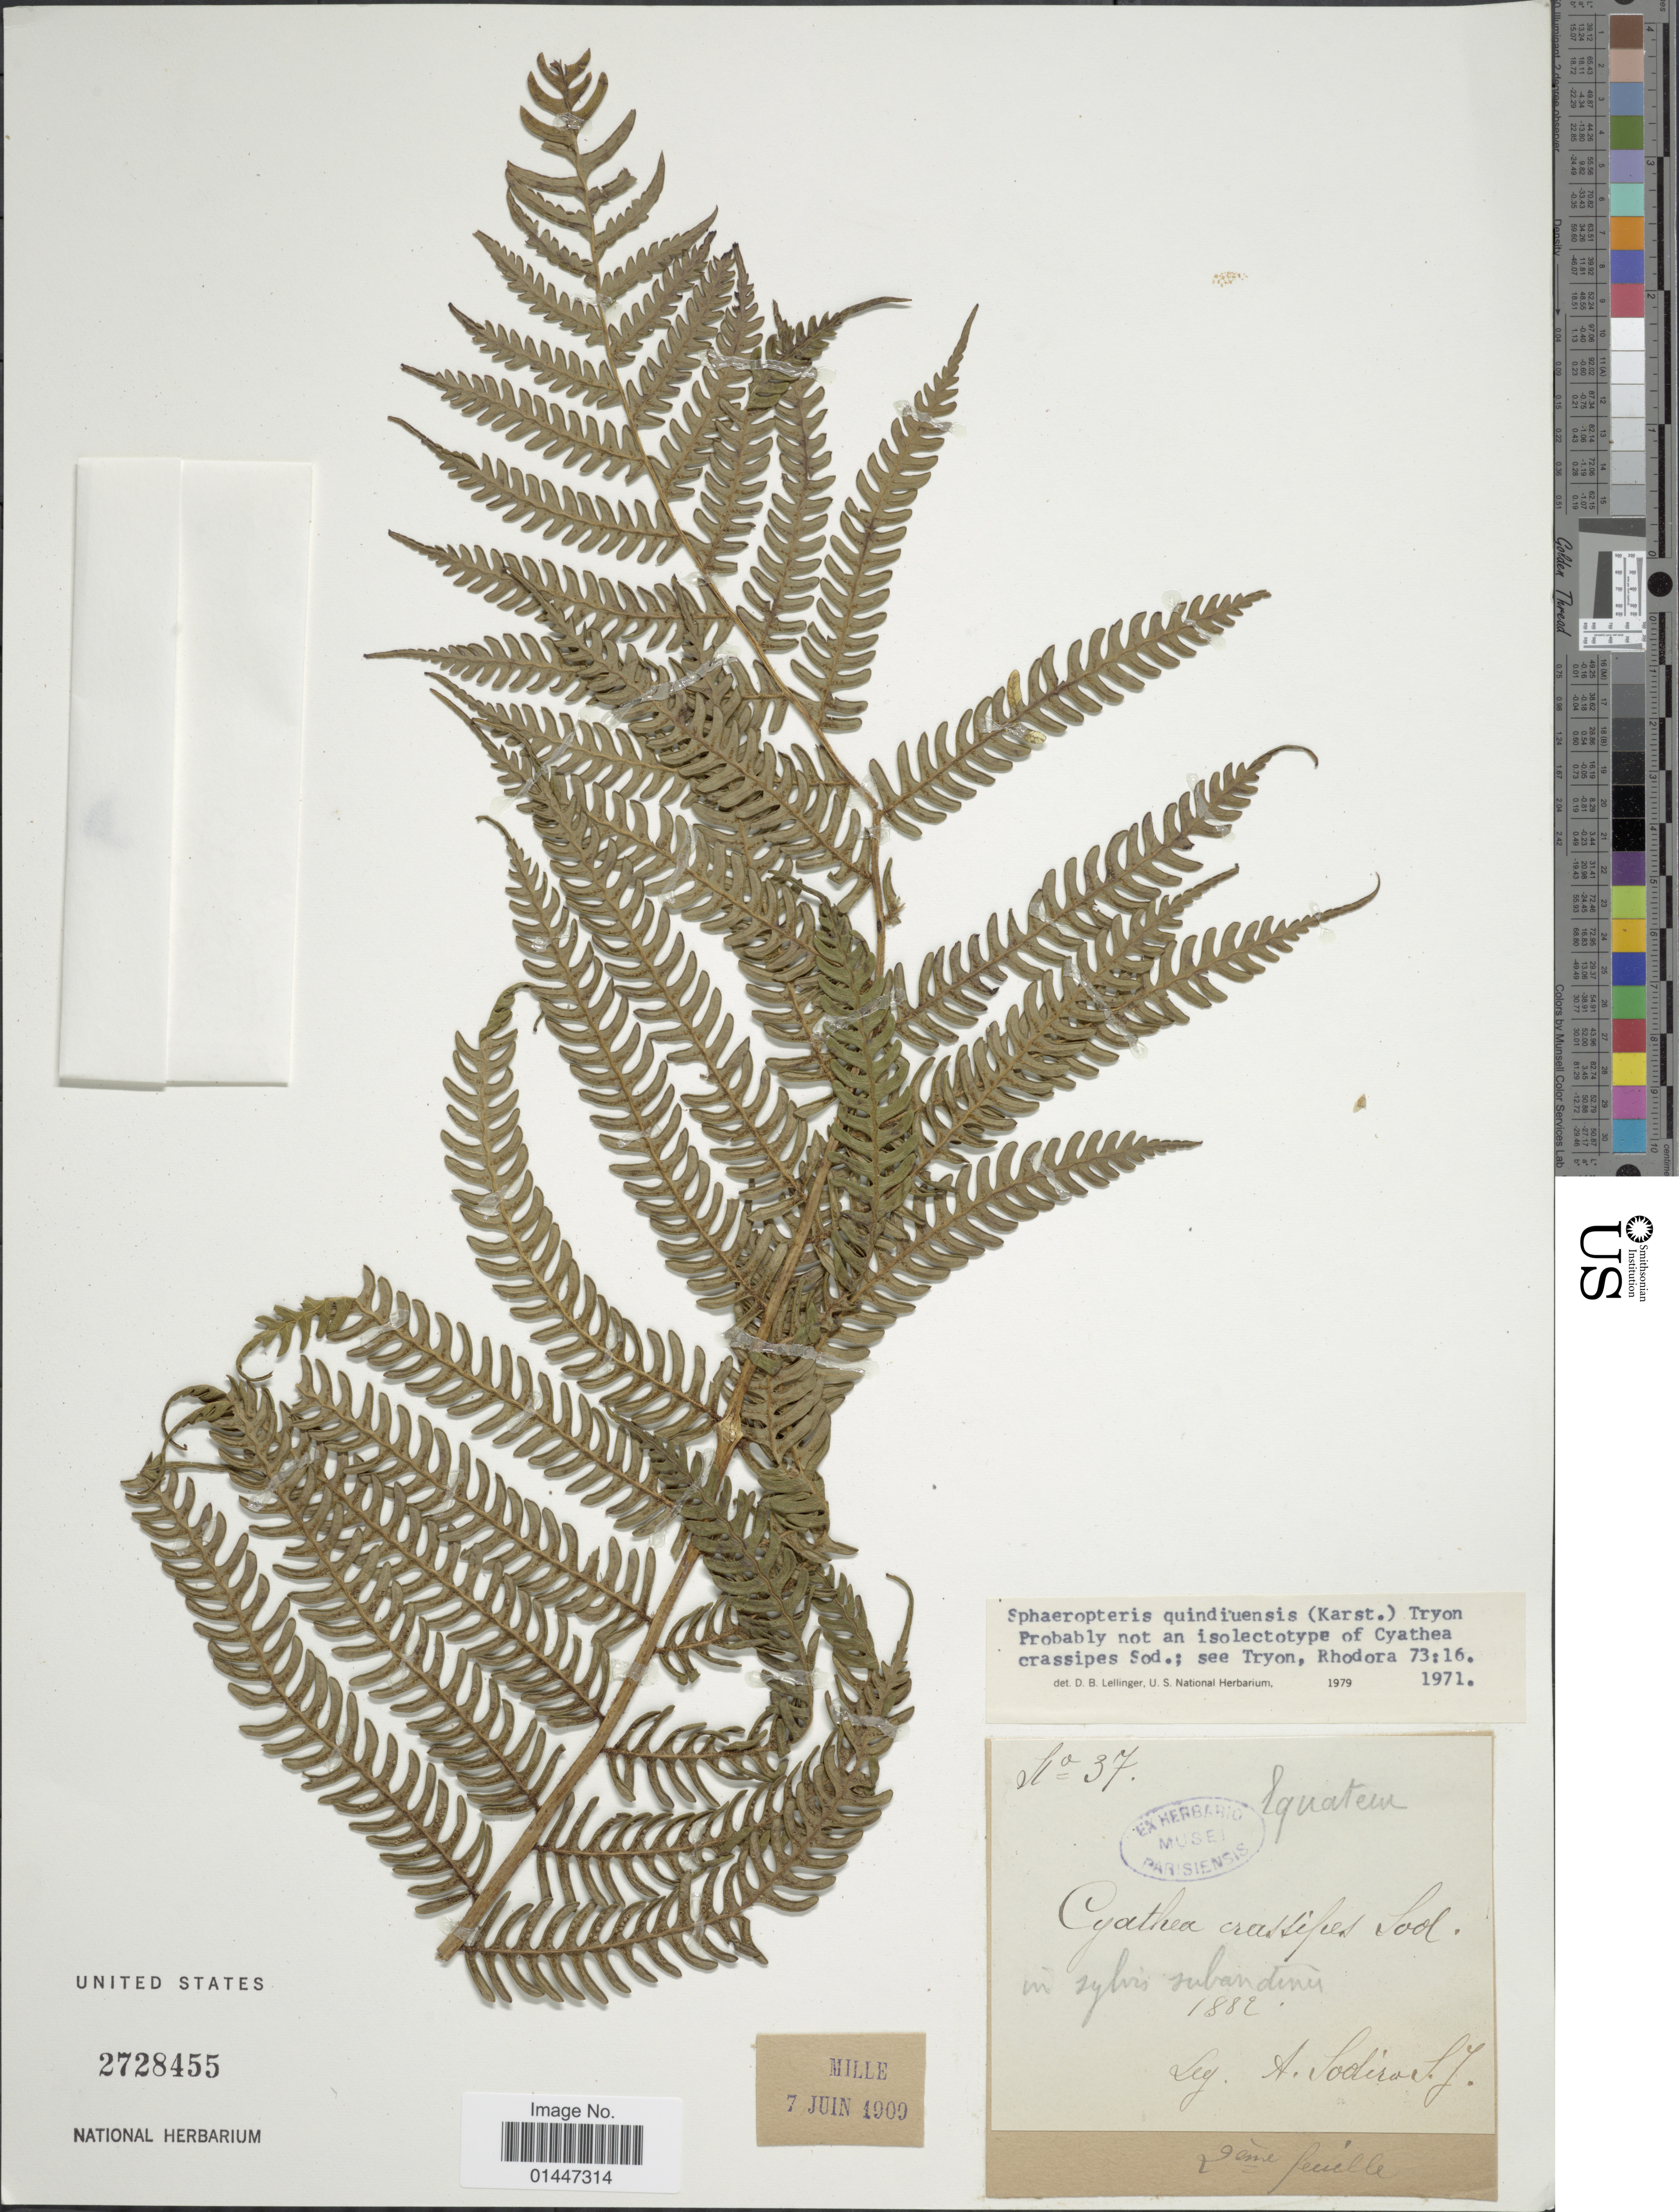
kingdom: Plantae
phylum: Tracheophyta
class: Polypodiopsida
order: Cyatheales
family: Cyatheaceae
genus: Sphaeropteris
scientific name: Sphaeropteris quindiuensis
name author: (H. Karst.) R.M. Tryon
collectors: L. Sodiro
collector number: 37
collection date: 1882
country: Ecuador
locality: Equateur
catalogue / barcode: US 2728455